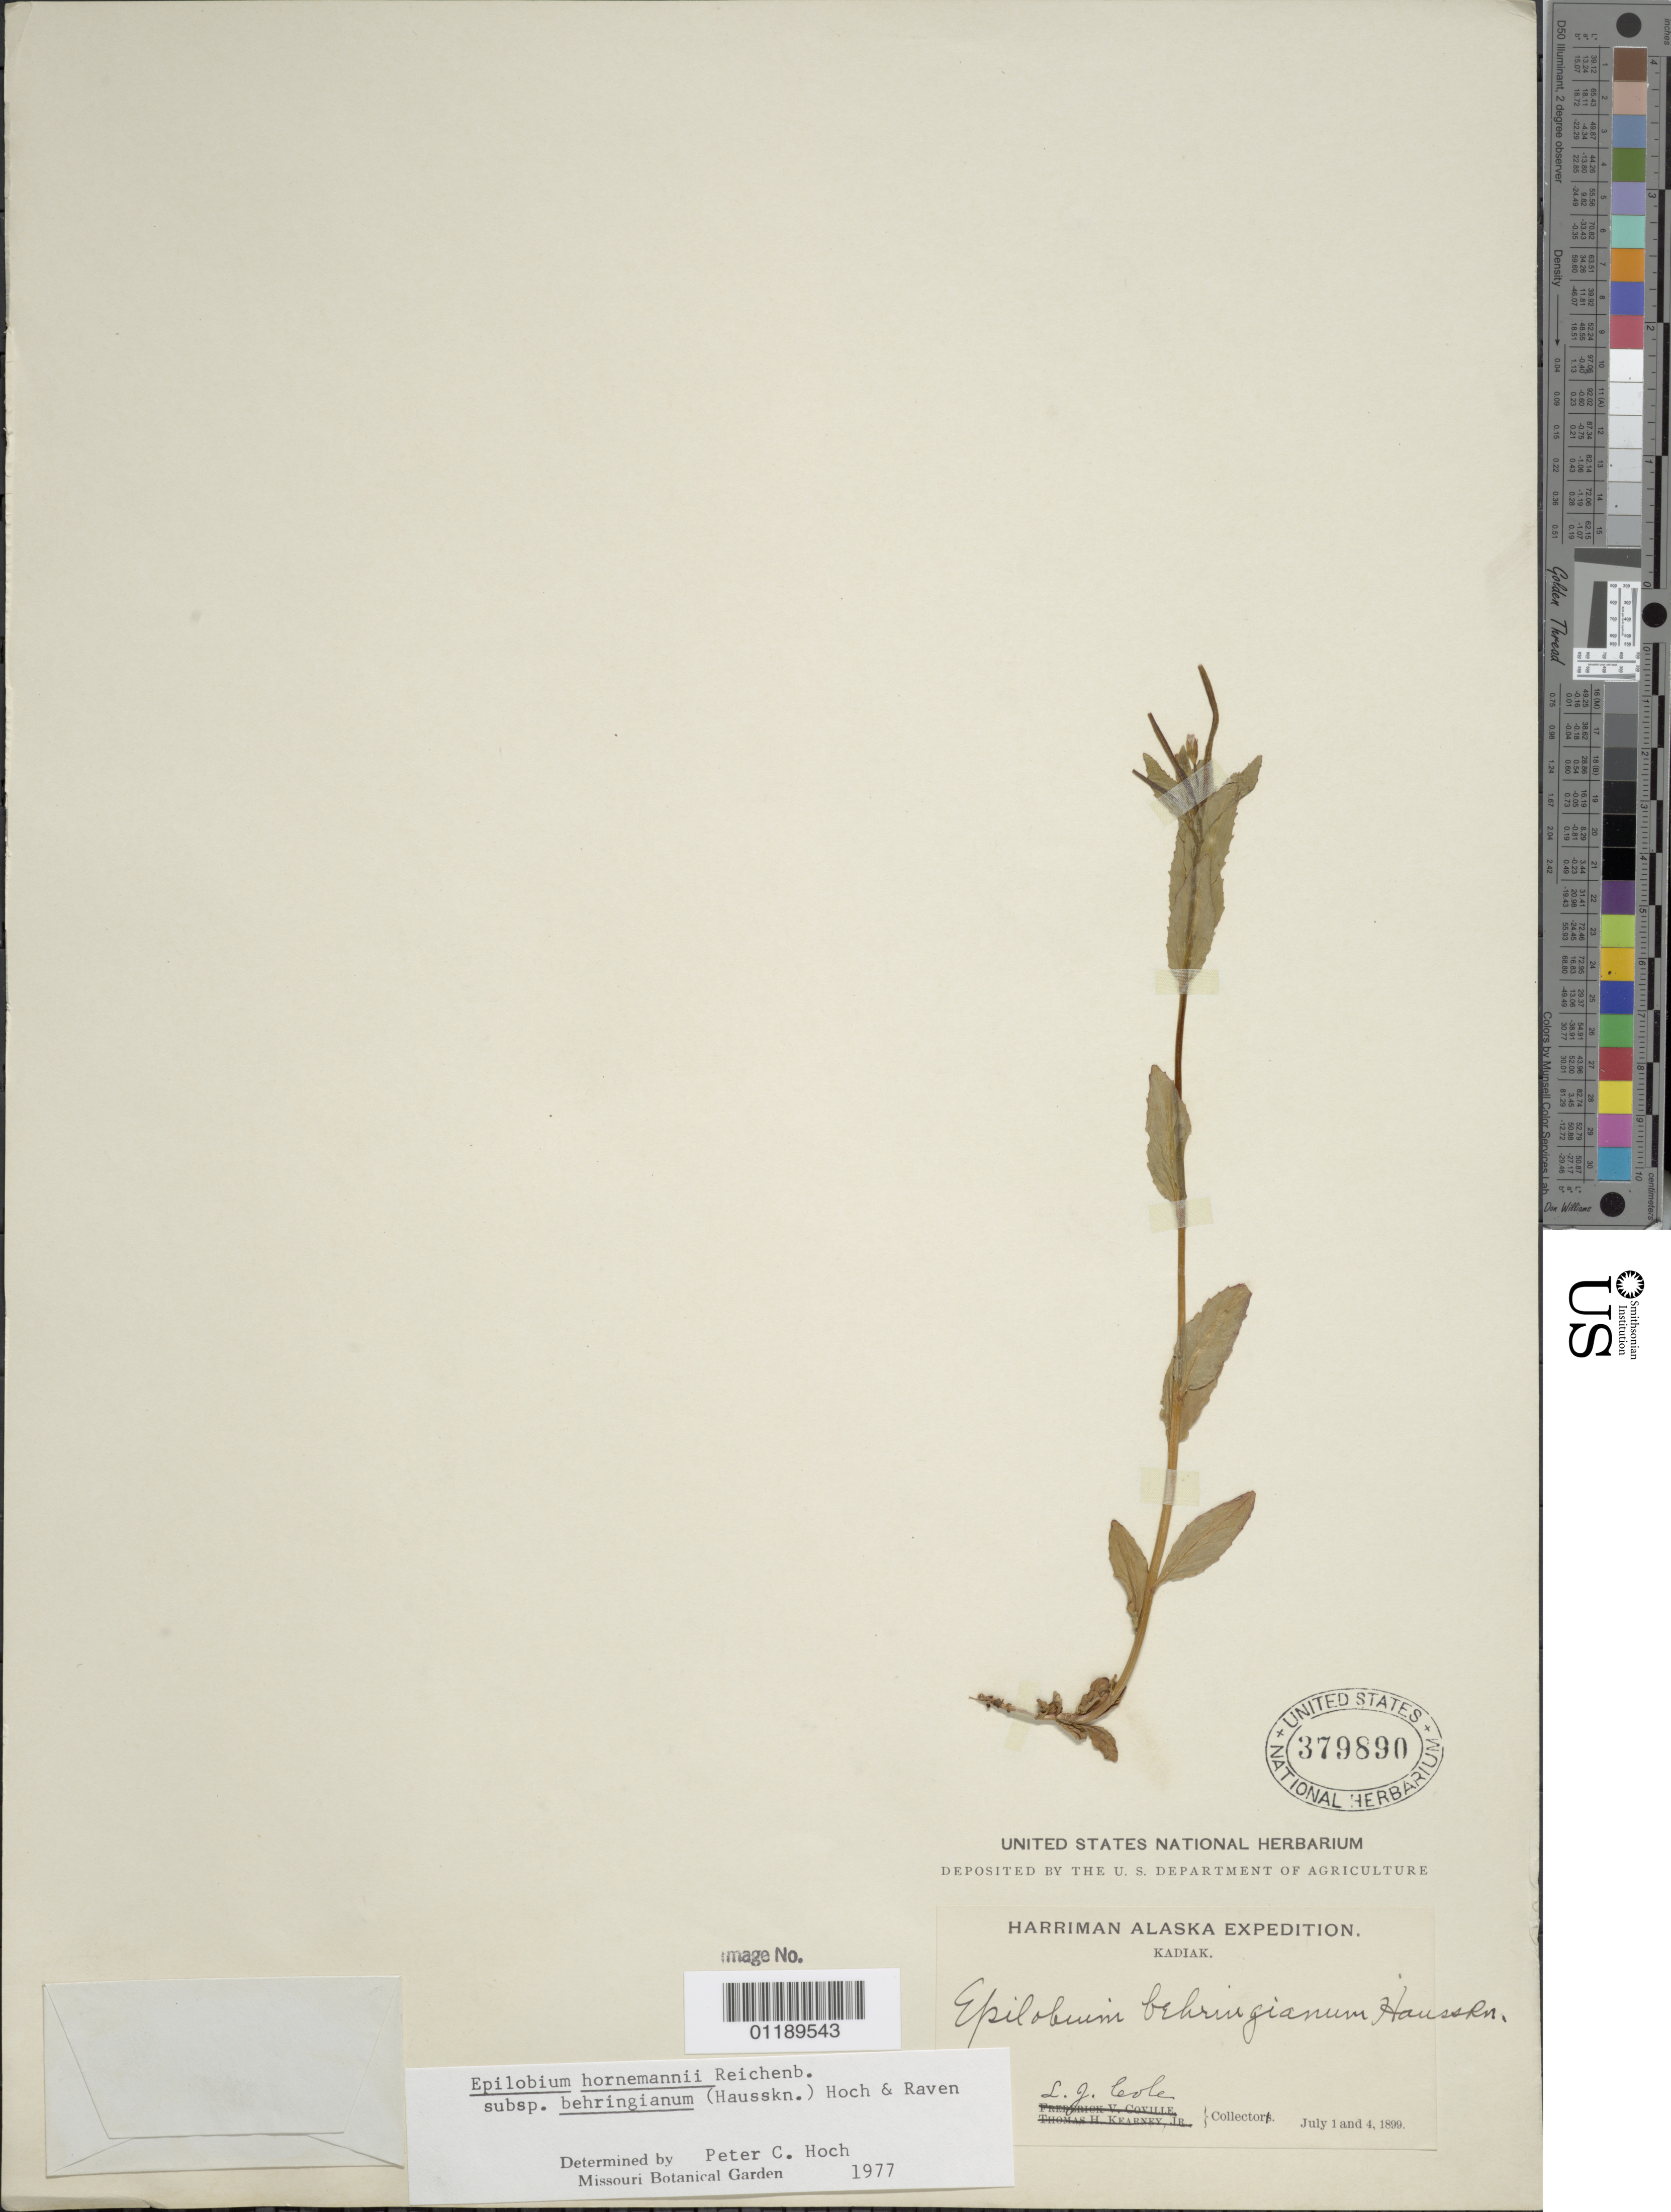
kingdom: Plantae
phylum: Tracheophyta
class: Magnoliopsida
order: Myrtales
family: Onagraceae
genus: Epilobium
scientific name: Epilobium hornemannii subsp. behringianum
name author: (Hausskn.) Hoch & P.H. Raven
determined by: Hoch, P. C.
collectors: L. Cole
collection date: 1899-07-01/1899-07-04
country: United States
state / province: Alaska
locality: Kadiak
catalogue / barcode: US 379890